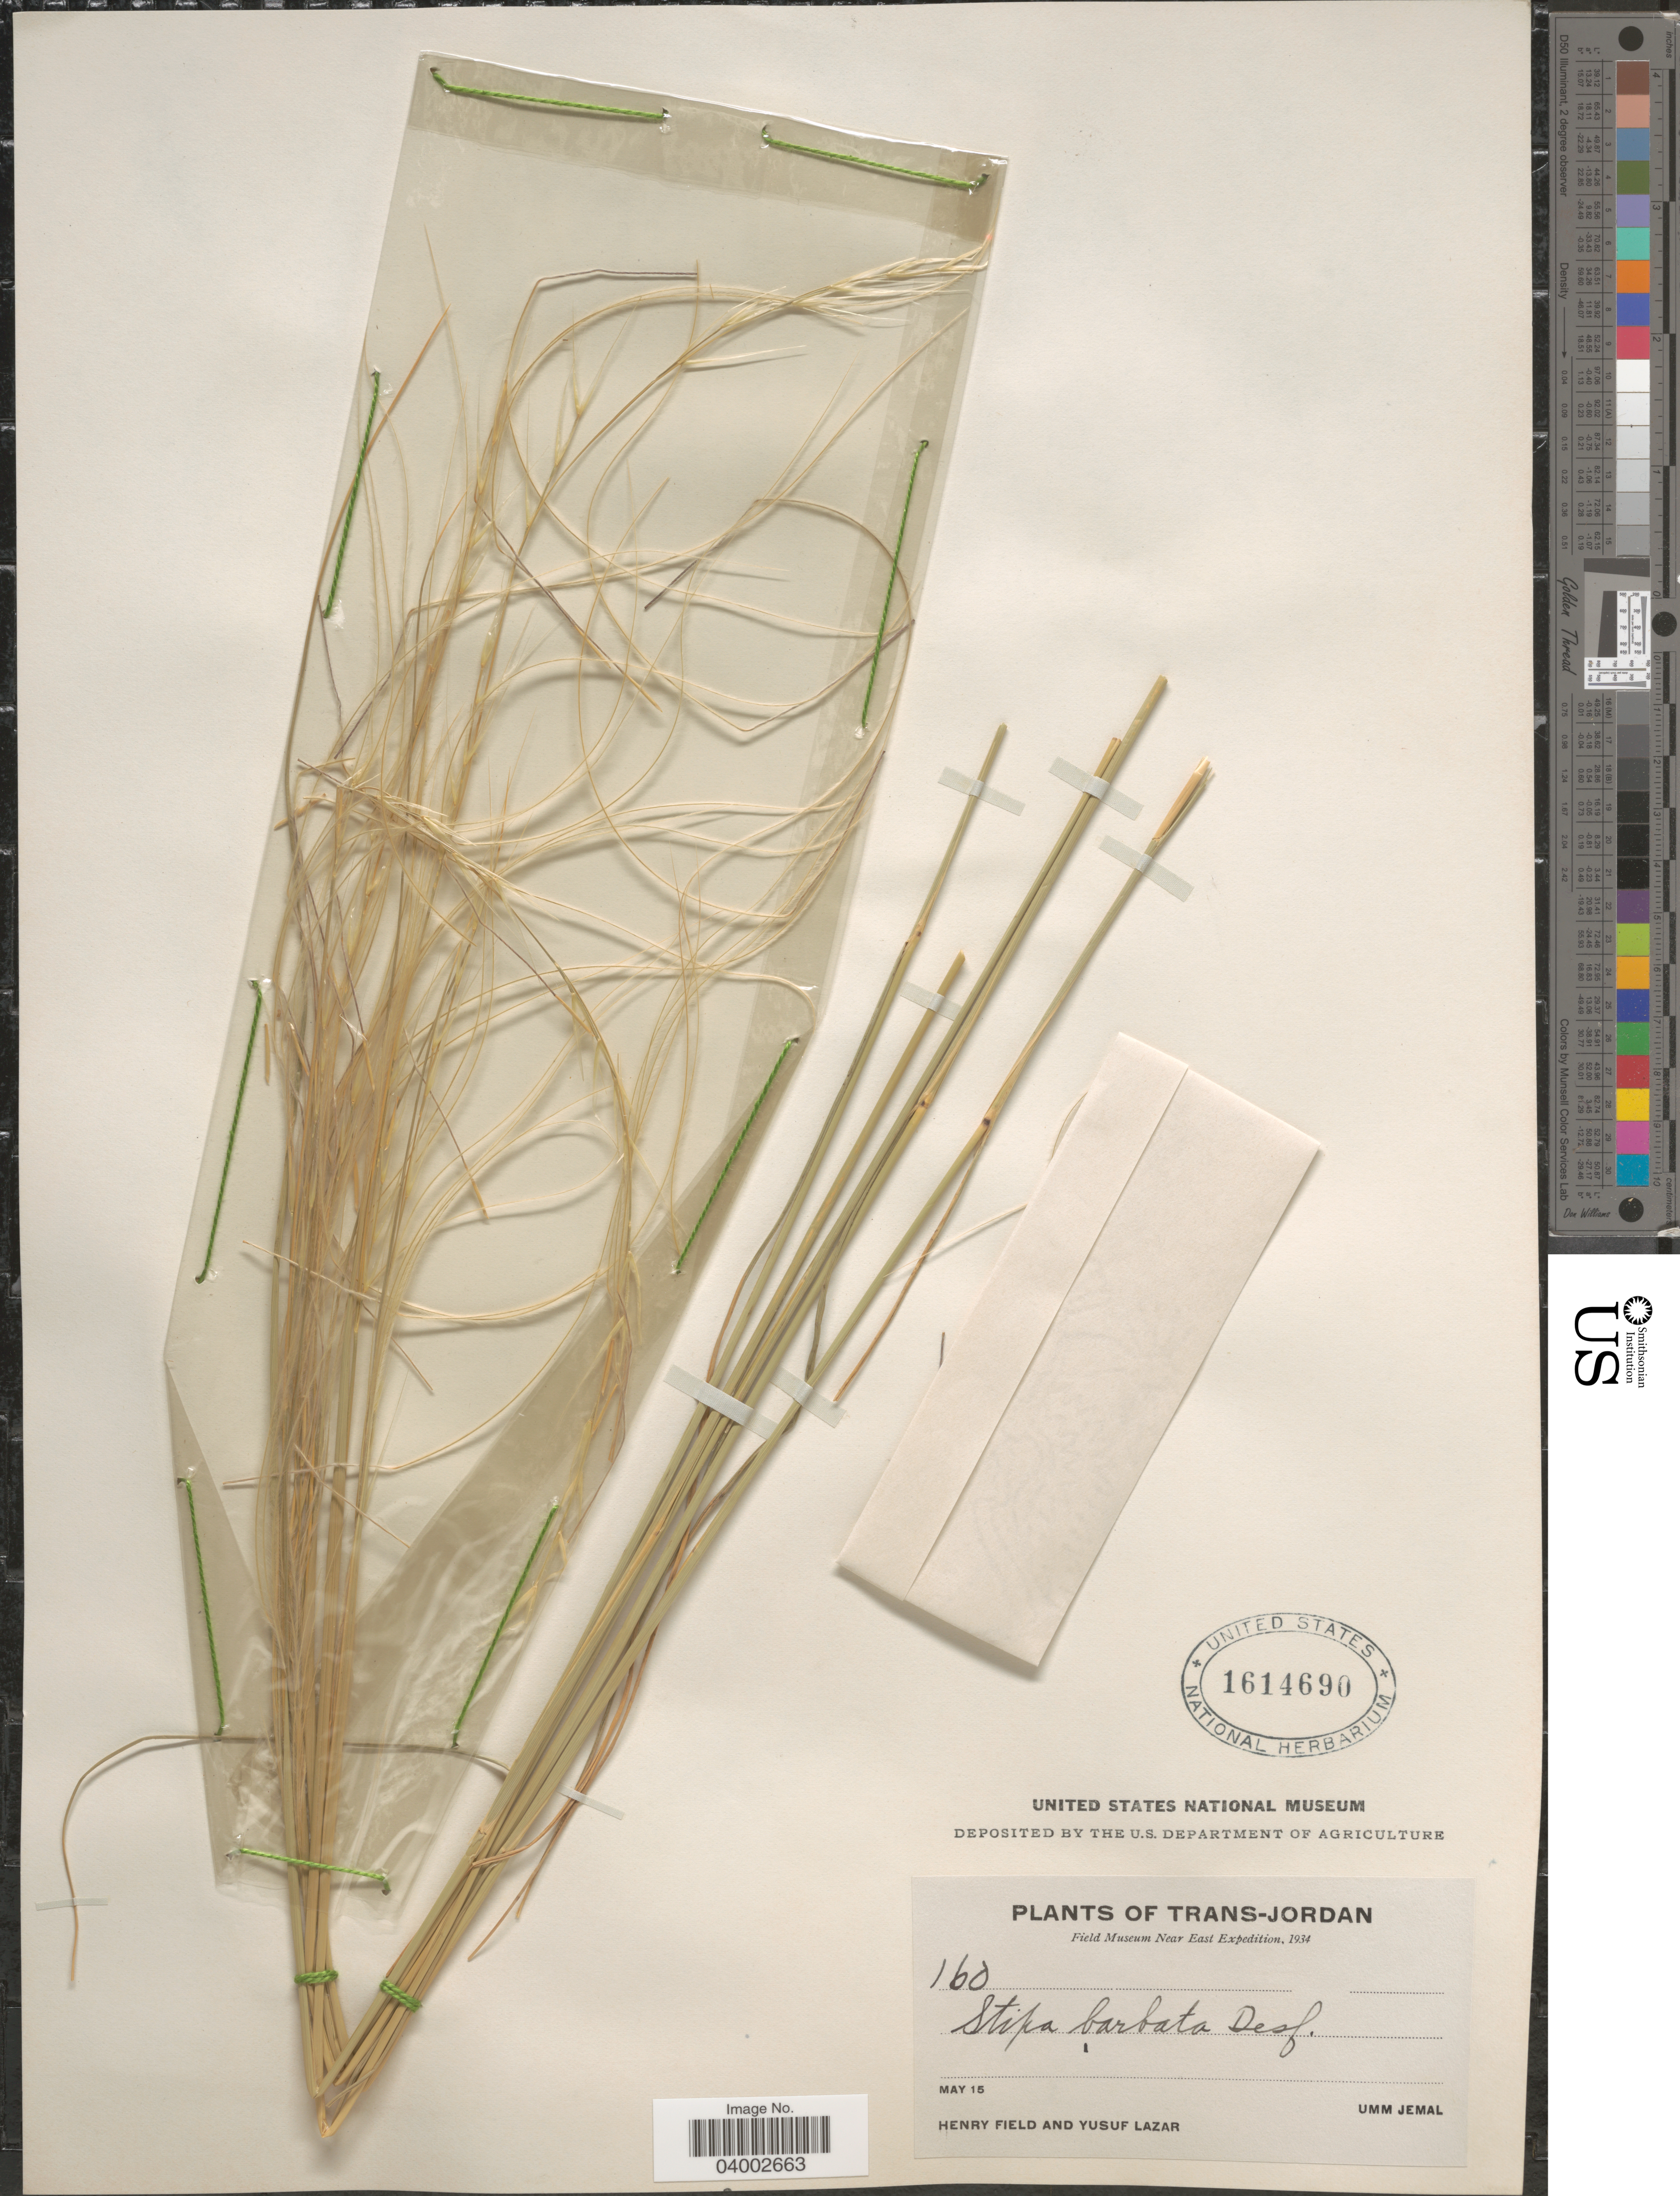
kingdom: Plantae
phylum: Tracheophyta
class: Liliopsida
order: Poales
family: Poaceae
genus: Stipa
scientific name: Stipa barbata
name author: Michx.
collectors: H. Field & Y. Lazar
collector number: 160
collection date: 1934-05-15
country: Jordan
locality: Trans-Jordan. Umm Jemal.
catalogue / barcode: US 1614690